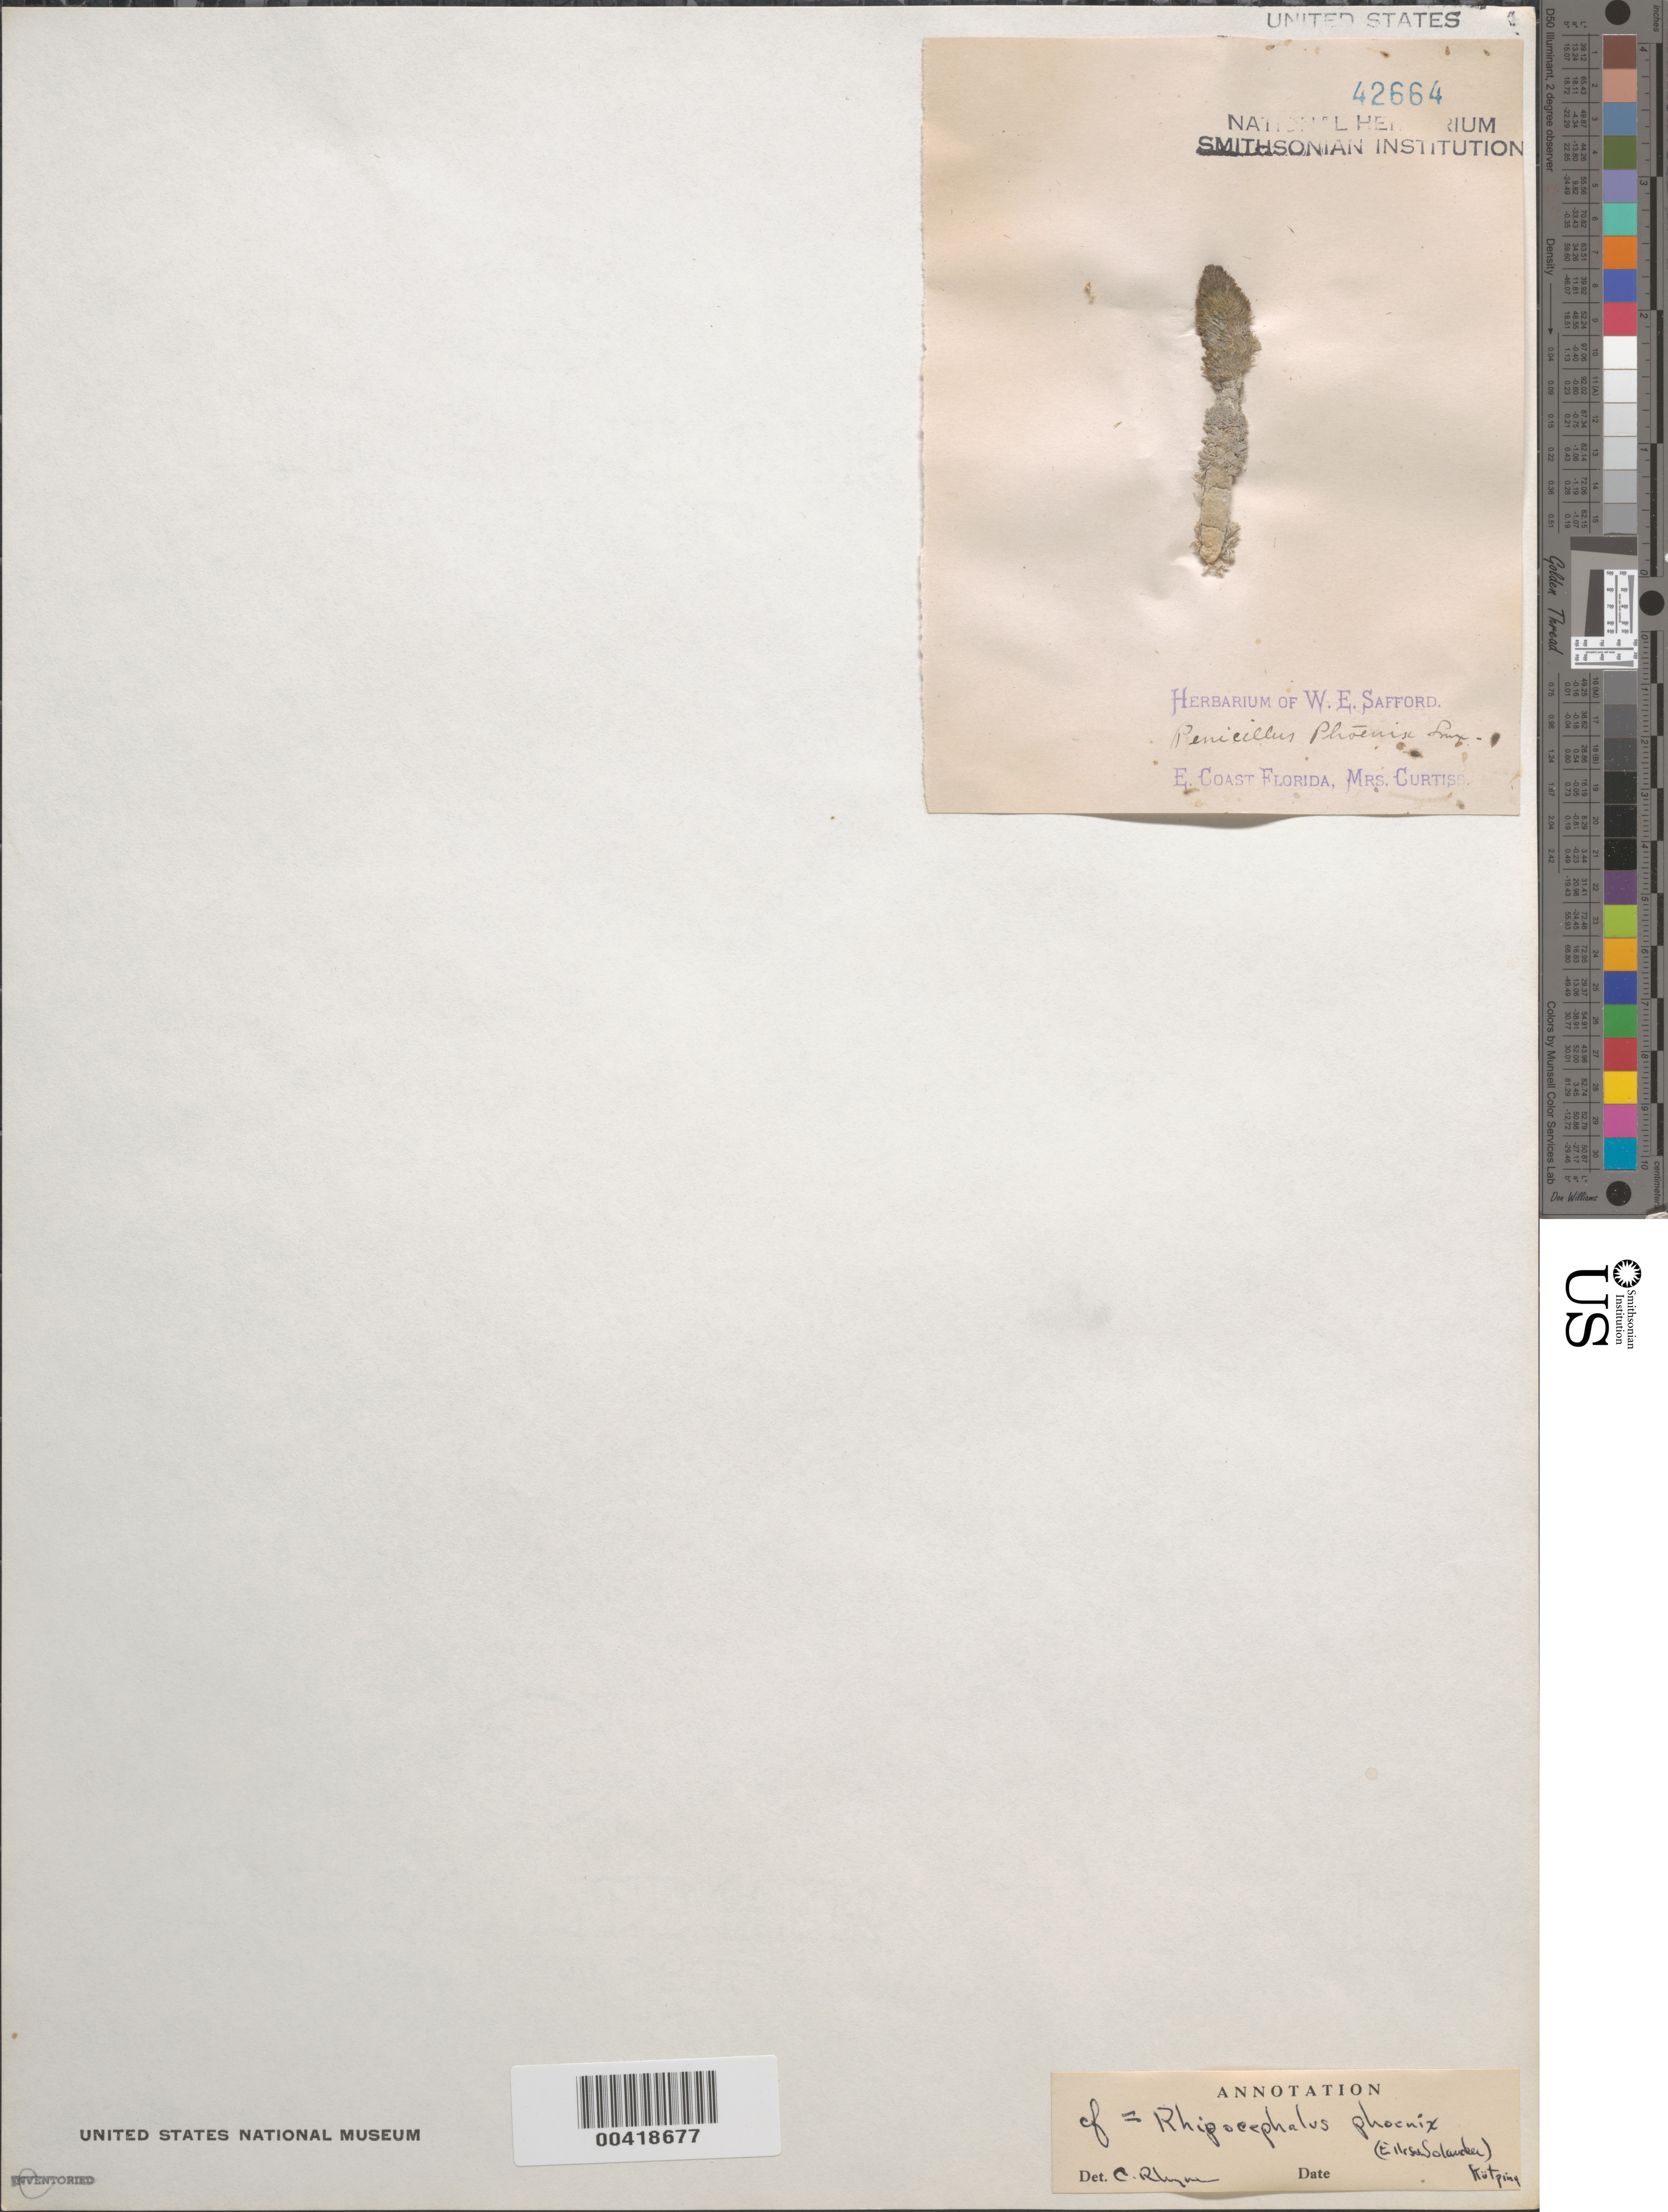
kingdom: Plantae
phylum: Chlorophyta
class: Ulvophyceae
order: Bryopsidales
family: Udoteaceae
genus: Rhipocephalus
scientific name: Rhipocephalus phoenix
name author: (J. Ellis & Sol.) Kütz.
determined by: Rhyne, C. F.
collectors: F. A. Curtiss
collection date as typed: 18--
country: United States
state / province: Florida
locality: East coast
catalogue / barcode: US 42664